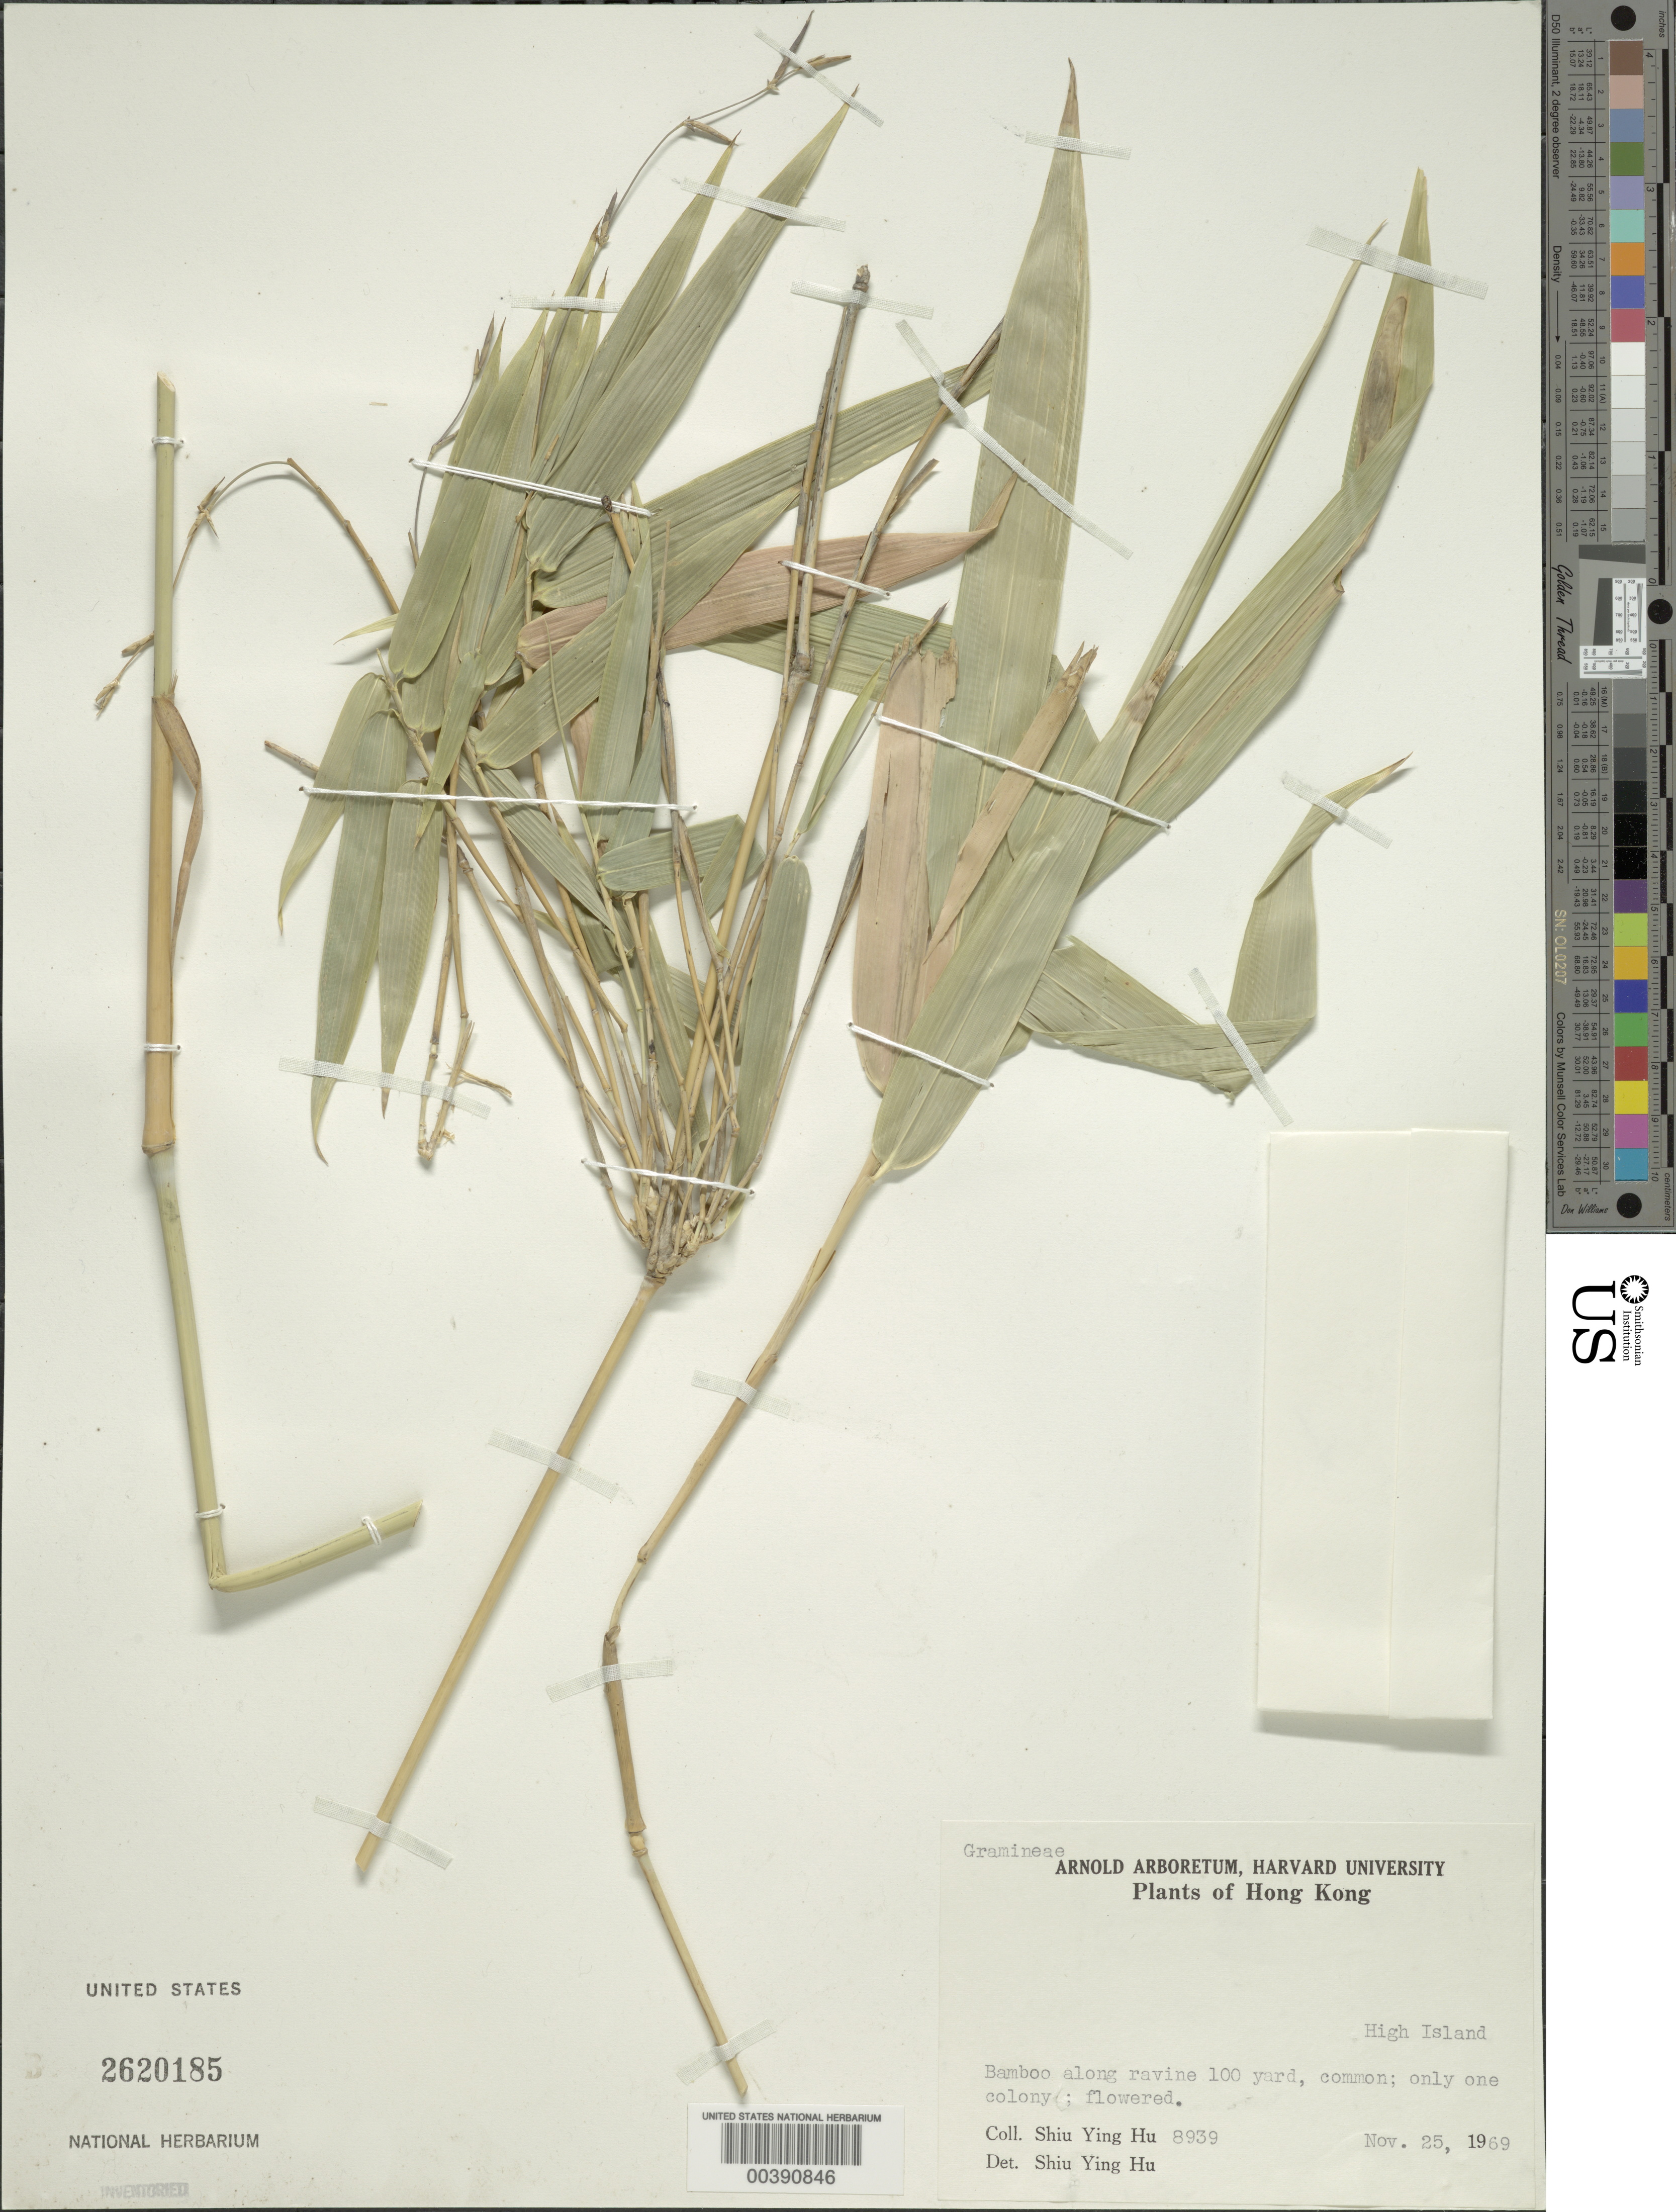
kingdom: Plantae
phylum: Tracheophyta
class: Liliopsida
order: Poales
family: Poaceae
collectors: Y. Shiu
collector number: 8939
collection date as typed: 25 Nov 1969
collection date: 1969-11-25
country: China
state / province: Hong Kong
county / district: New Territories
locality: High i,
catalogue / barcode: US 2620185